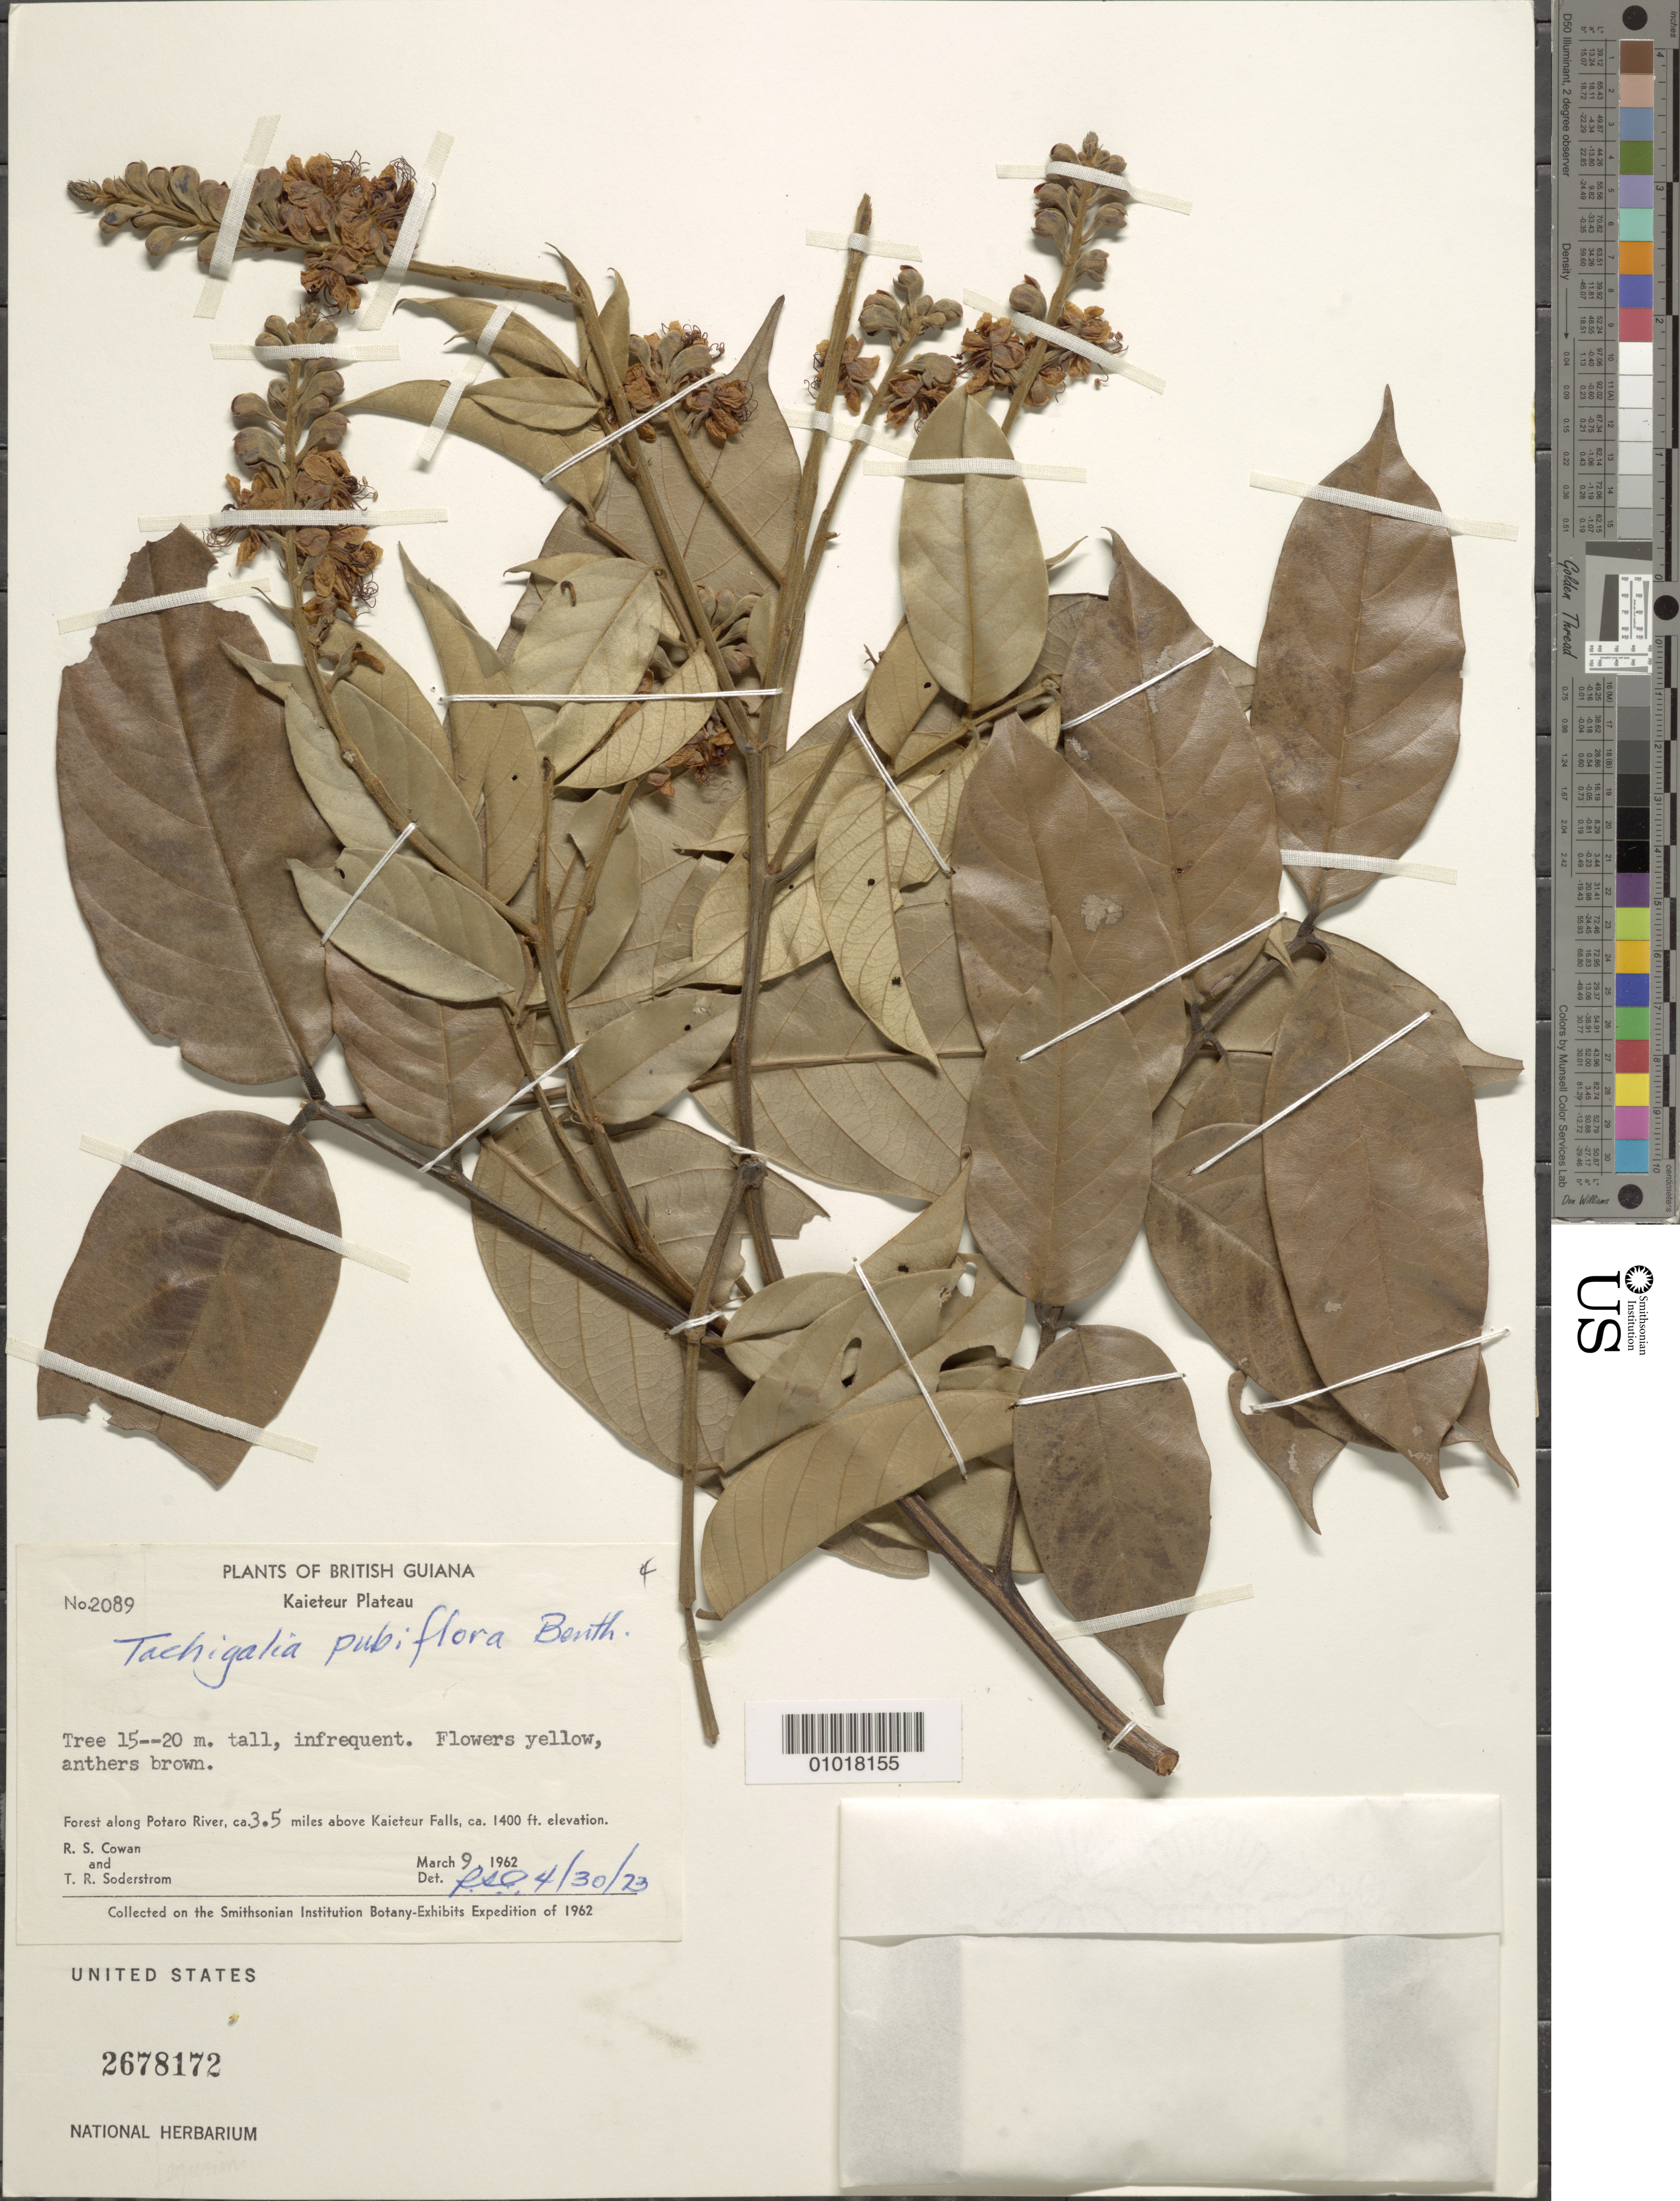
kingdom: Plantae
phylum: Tracheophyta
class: Magnoliopsida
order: Fabales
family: Fabaceae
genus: Tachigali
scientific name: Tachigali pubiflora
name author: Benth.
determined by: Cowan, R. S.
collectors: R. S. Cowan & T. R. Soderstrom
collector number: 2089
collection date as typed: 9-Mar-62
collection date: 1962-03-09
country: Guyana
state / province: Potaro-Siparuni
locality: Kaieteur Plateau, Potaro R., 3.5 mi. above Kaieteur Falls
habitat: Forest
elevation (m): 427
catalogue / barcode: US 2678172